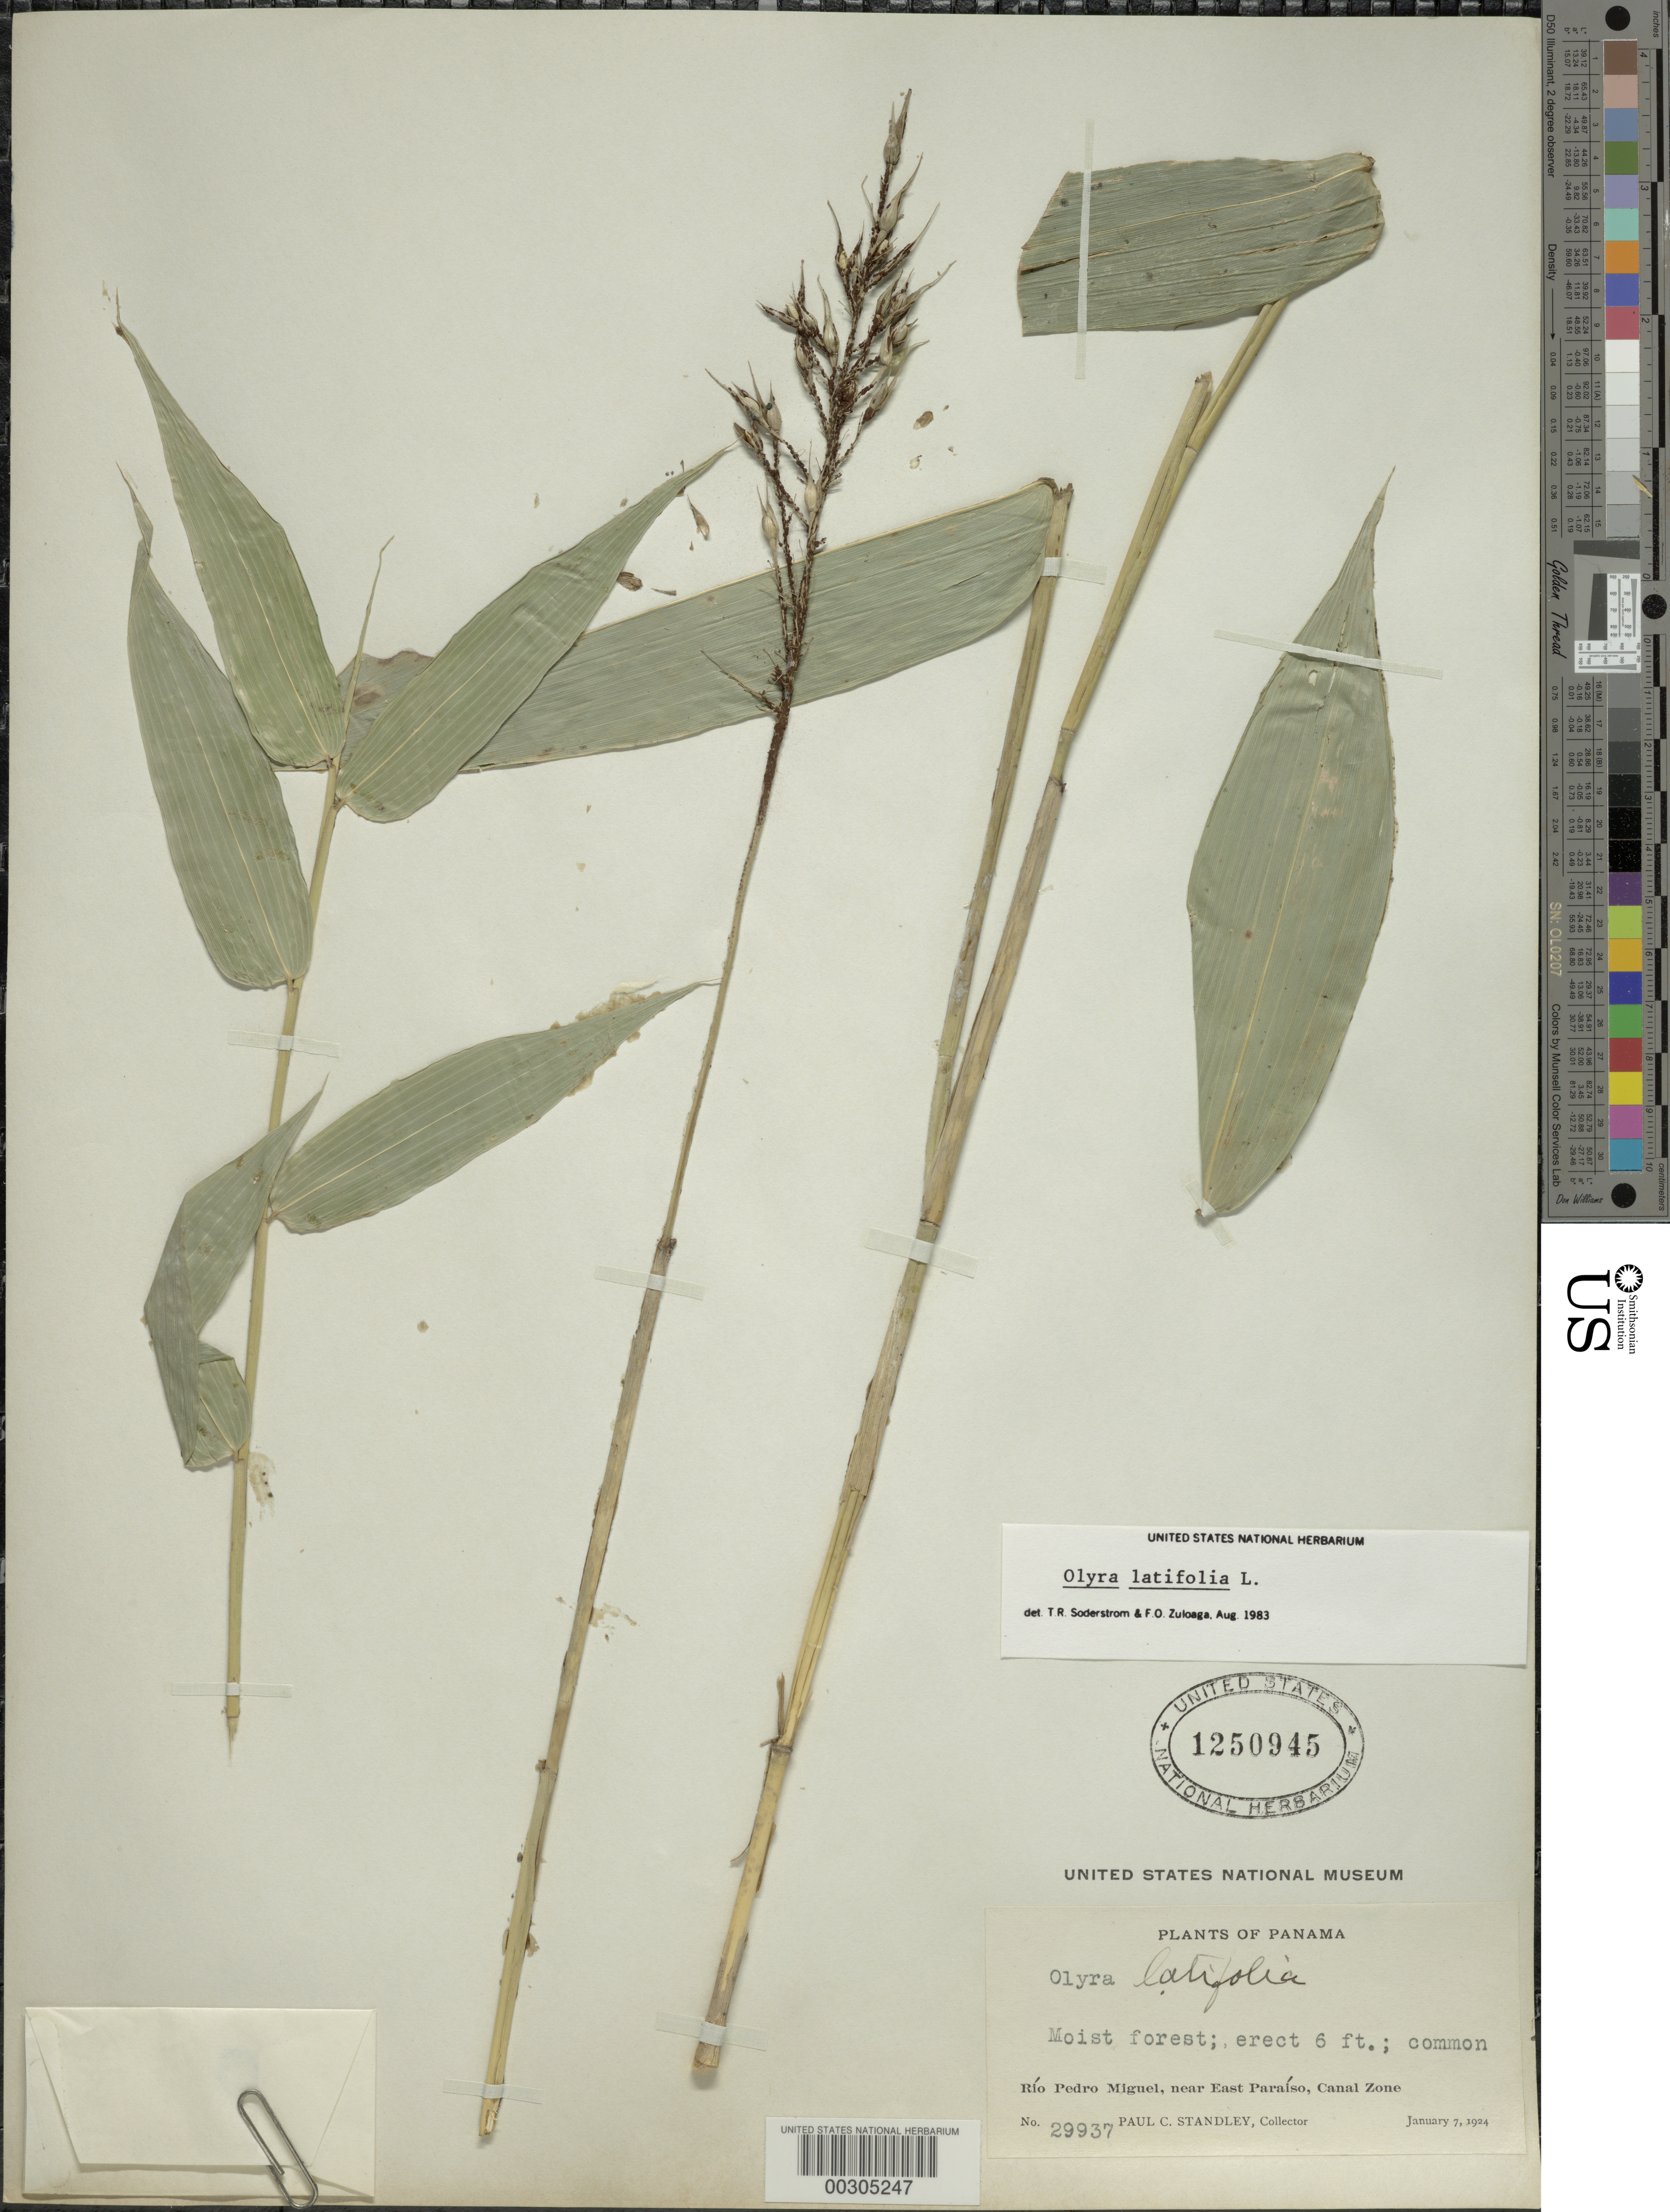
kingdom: Plantae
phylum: Tracheophyta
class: Liliopsida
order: Poales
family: Poaceae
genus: Olyra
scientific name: Olyra latifolia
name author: L.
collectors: P. C. Standley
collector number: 29937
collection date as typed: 07 Jan 1924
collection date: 1924-01-07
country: Panama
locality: Rio Pedro Miguel, E Paraiso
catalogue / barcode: US 1250945